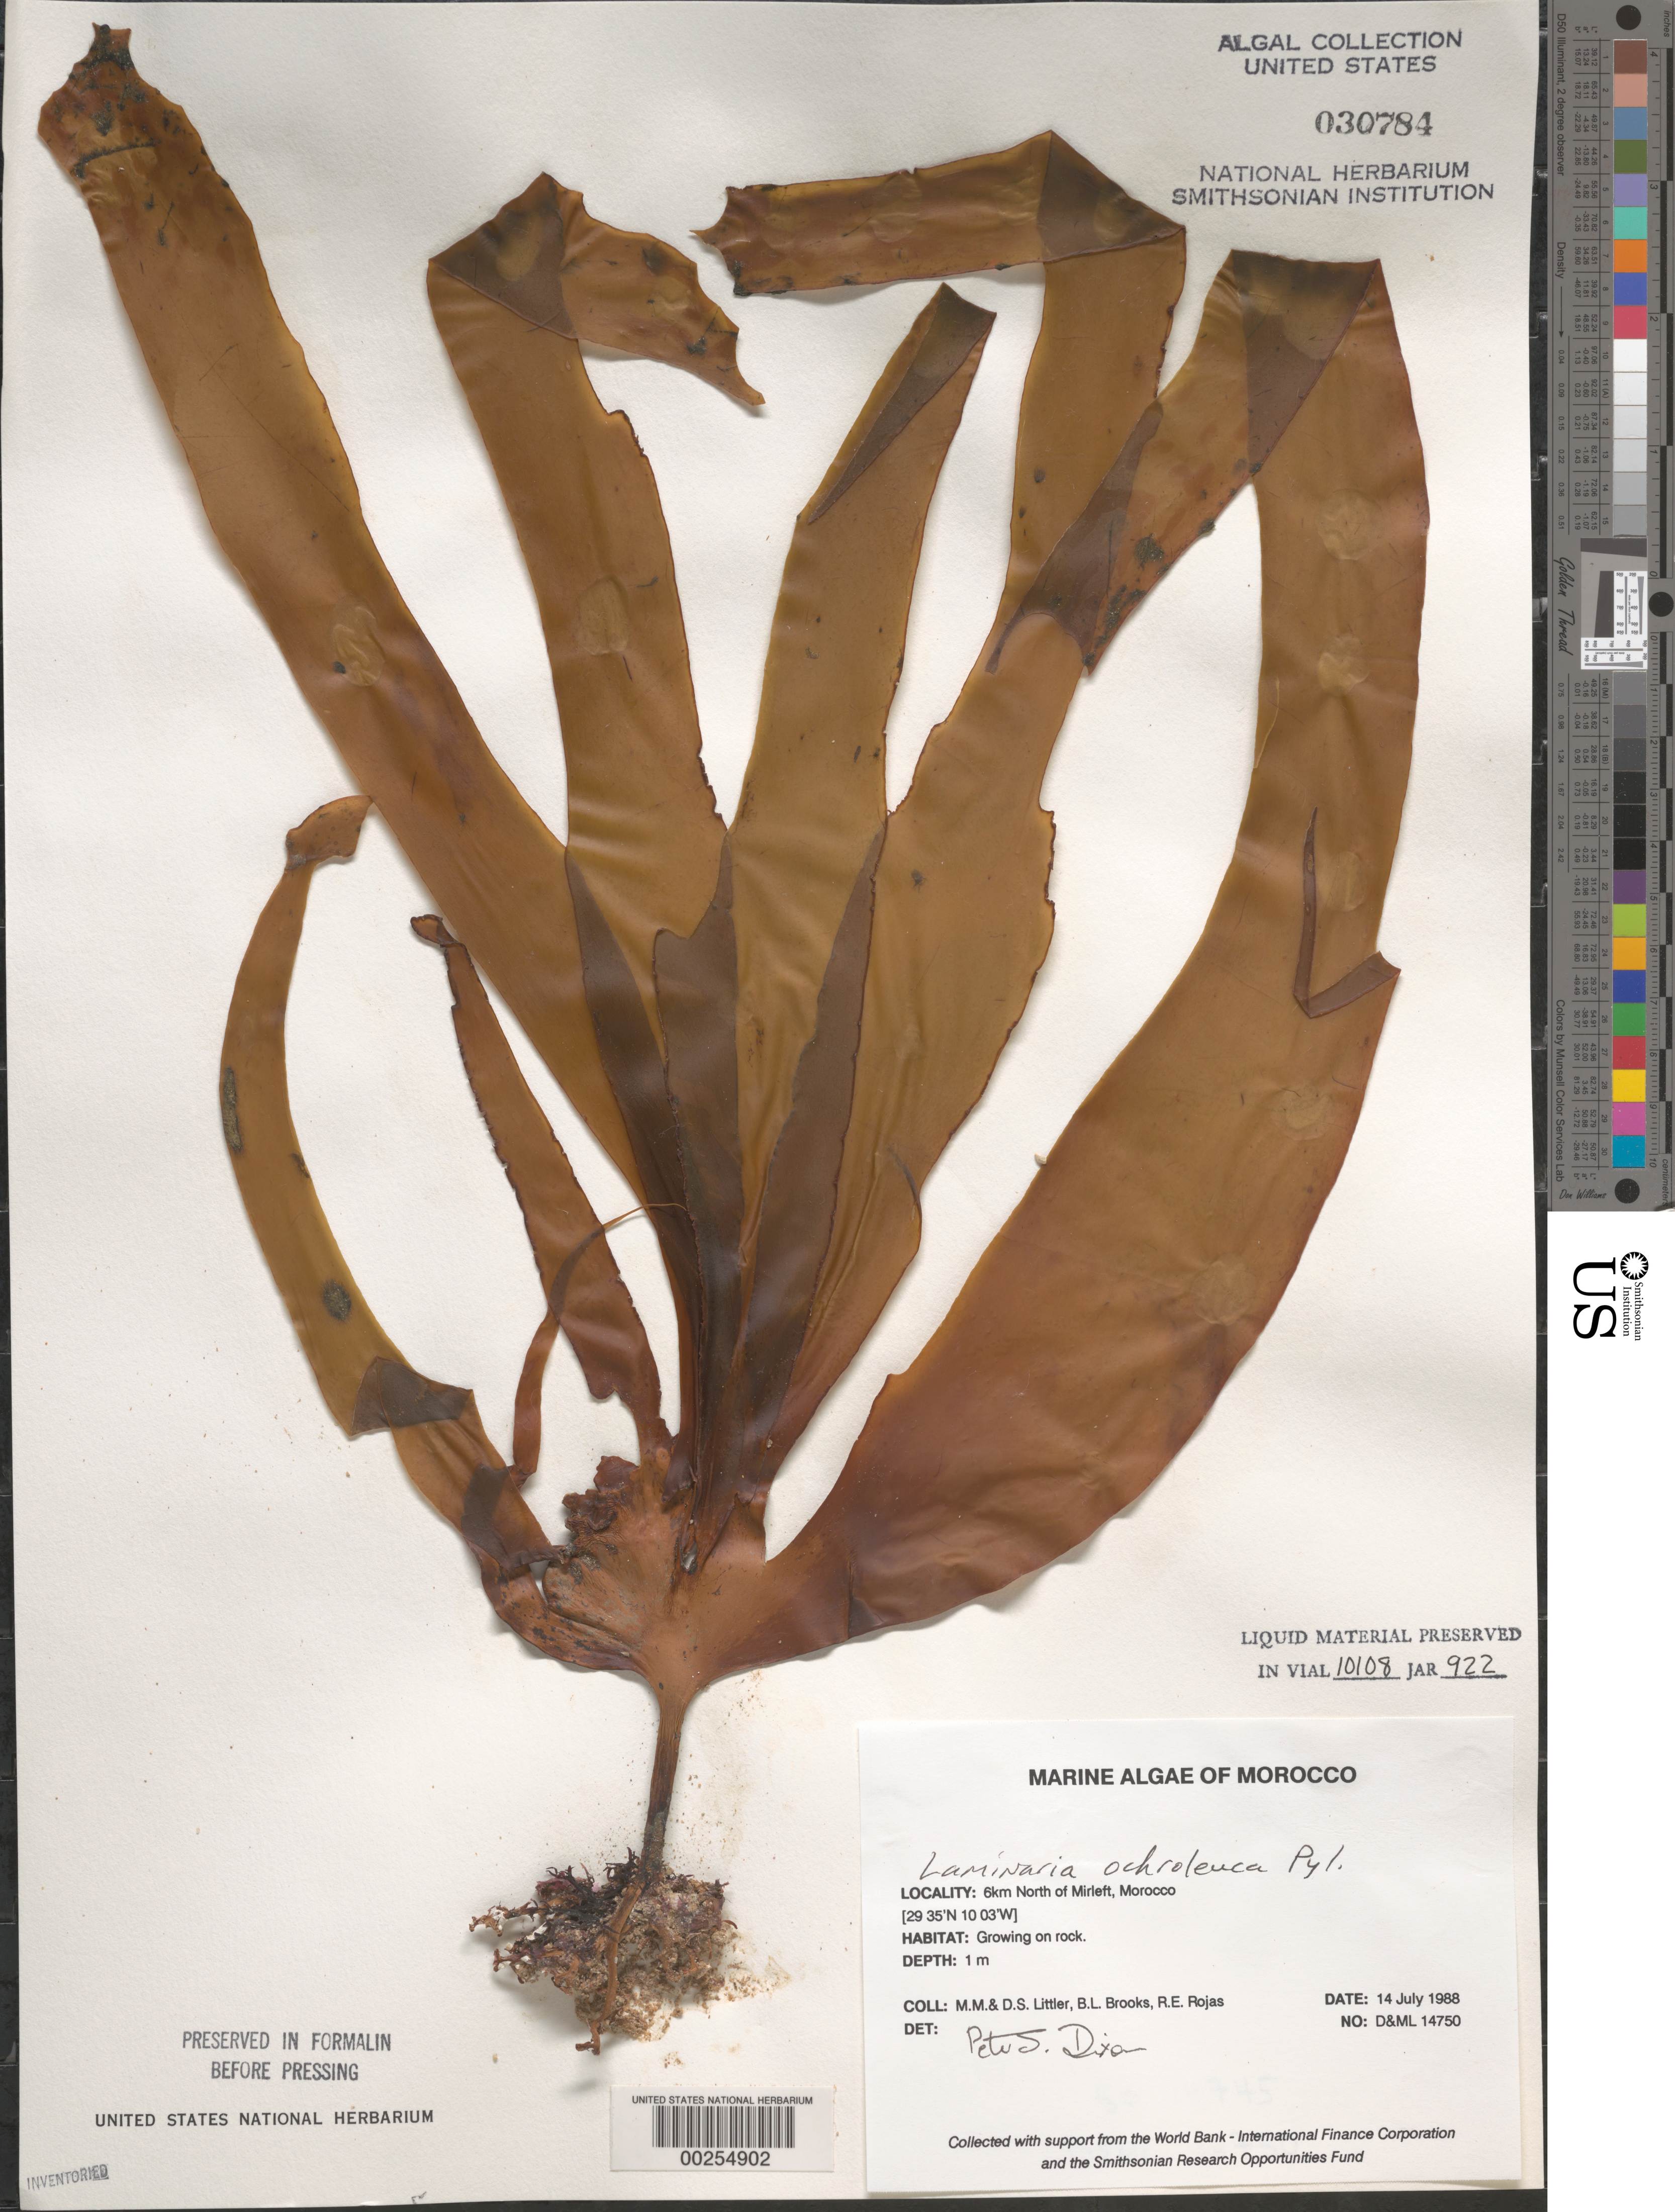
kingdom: Chromista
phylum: Ochrophyta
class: Phaeophyceae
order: Laminariales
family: Laminariaceae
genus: Laminaria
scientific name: Laminaria ochroleuca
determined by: Dixon, P. S.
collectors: M. M. Littler, D. S. Littler, B. Brooks & R. Rojas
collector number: D&ML 14750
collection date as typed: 14 Jul 1988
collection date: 1988-07-14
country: Morocco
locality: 6 km north of Mirleft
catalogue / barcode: US 30784